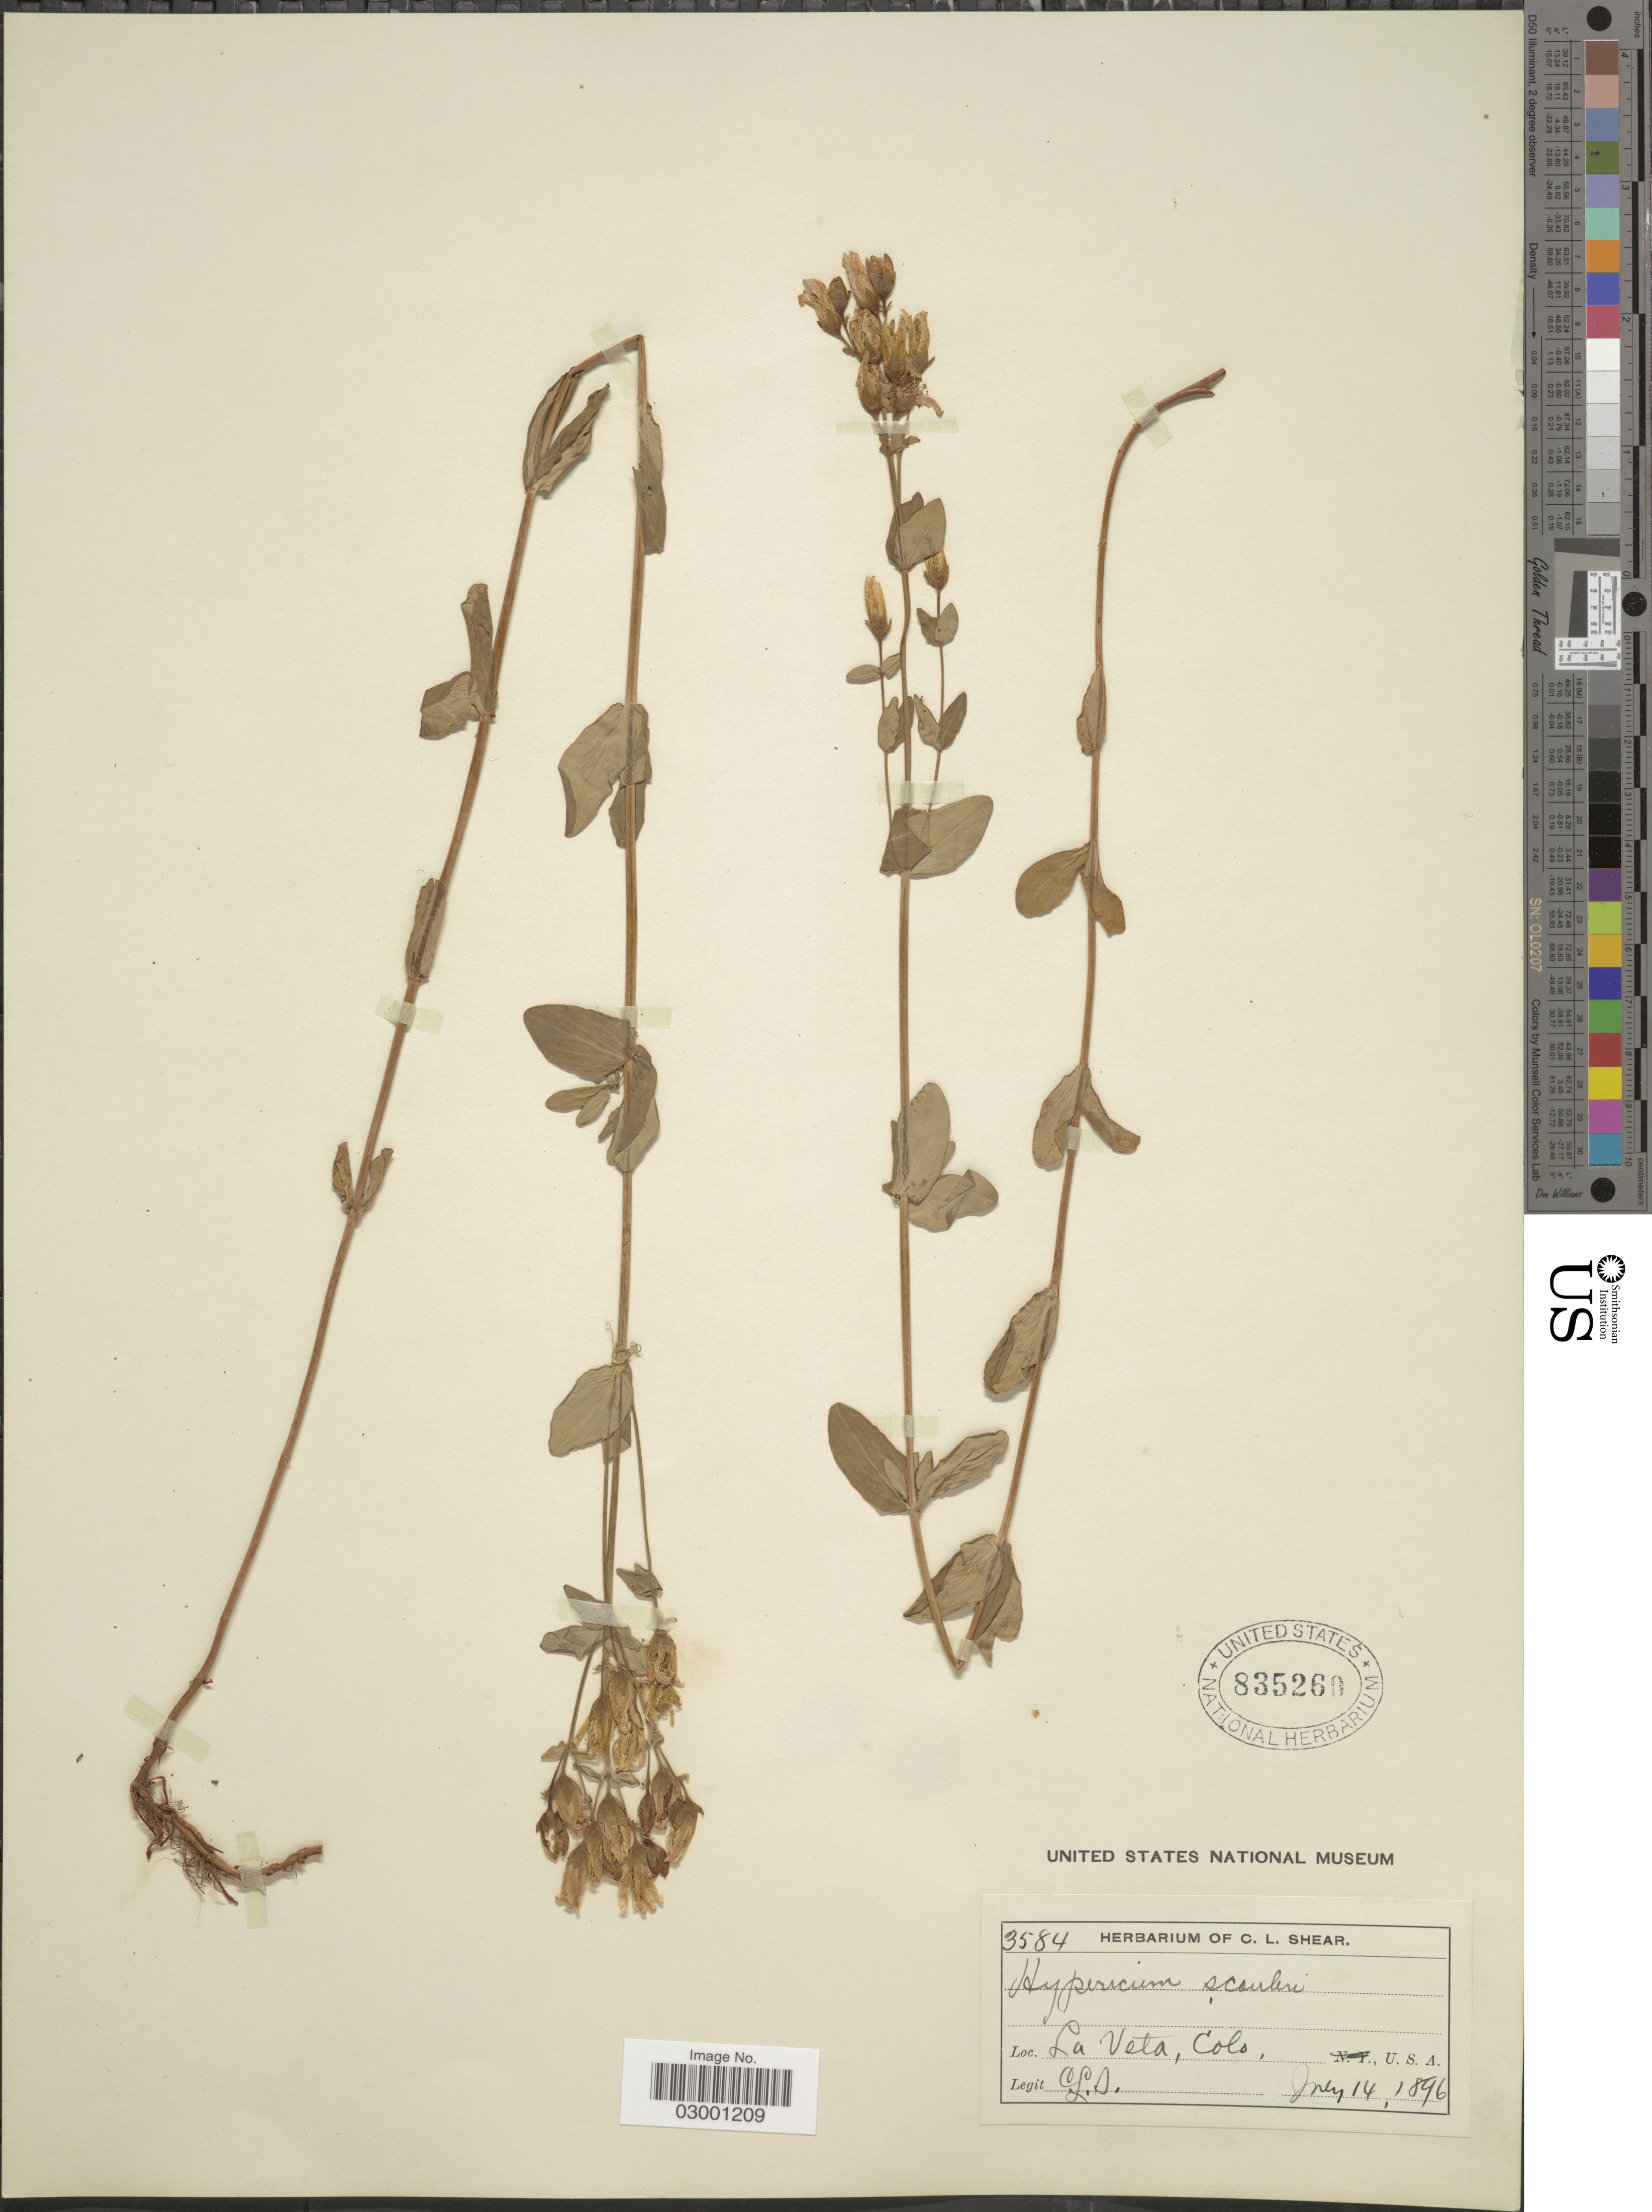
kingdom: Plantae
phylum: Tracheophyta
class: Magnoliopsida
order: Malpighiales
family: Hypericaceae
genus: Hypericum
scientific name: Hypericum formosum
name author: Kunth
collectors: C. L. Shear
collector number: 3584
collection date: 1896-07-14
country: United States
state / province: Colorado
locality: La Veta.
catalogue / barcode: US 835260